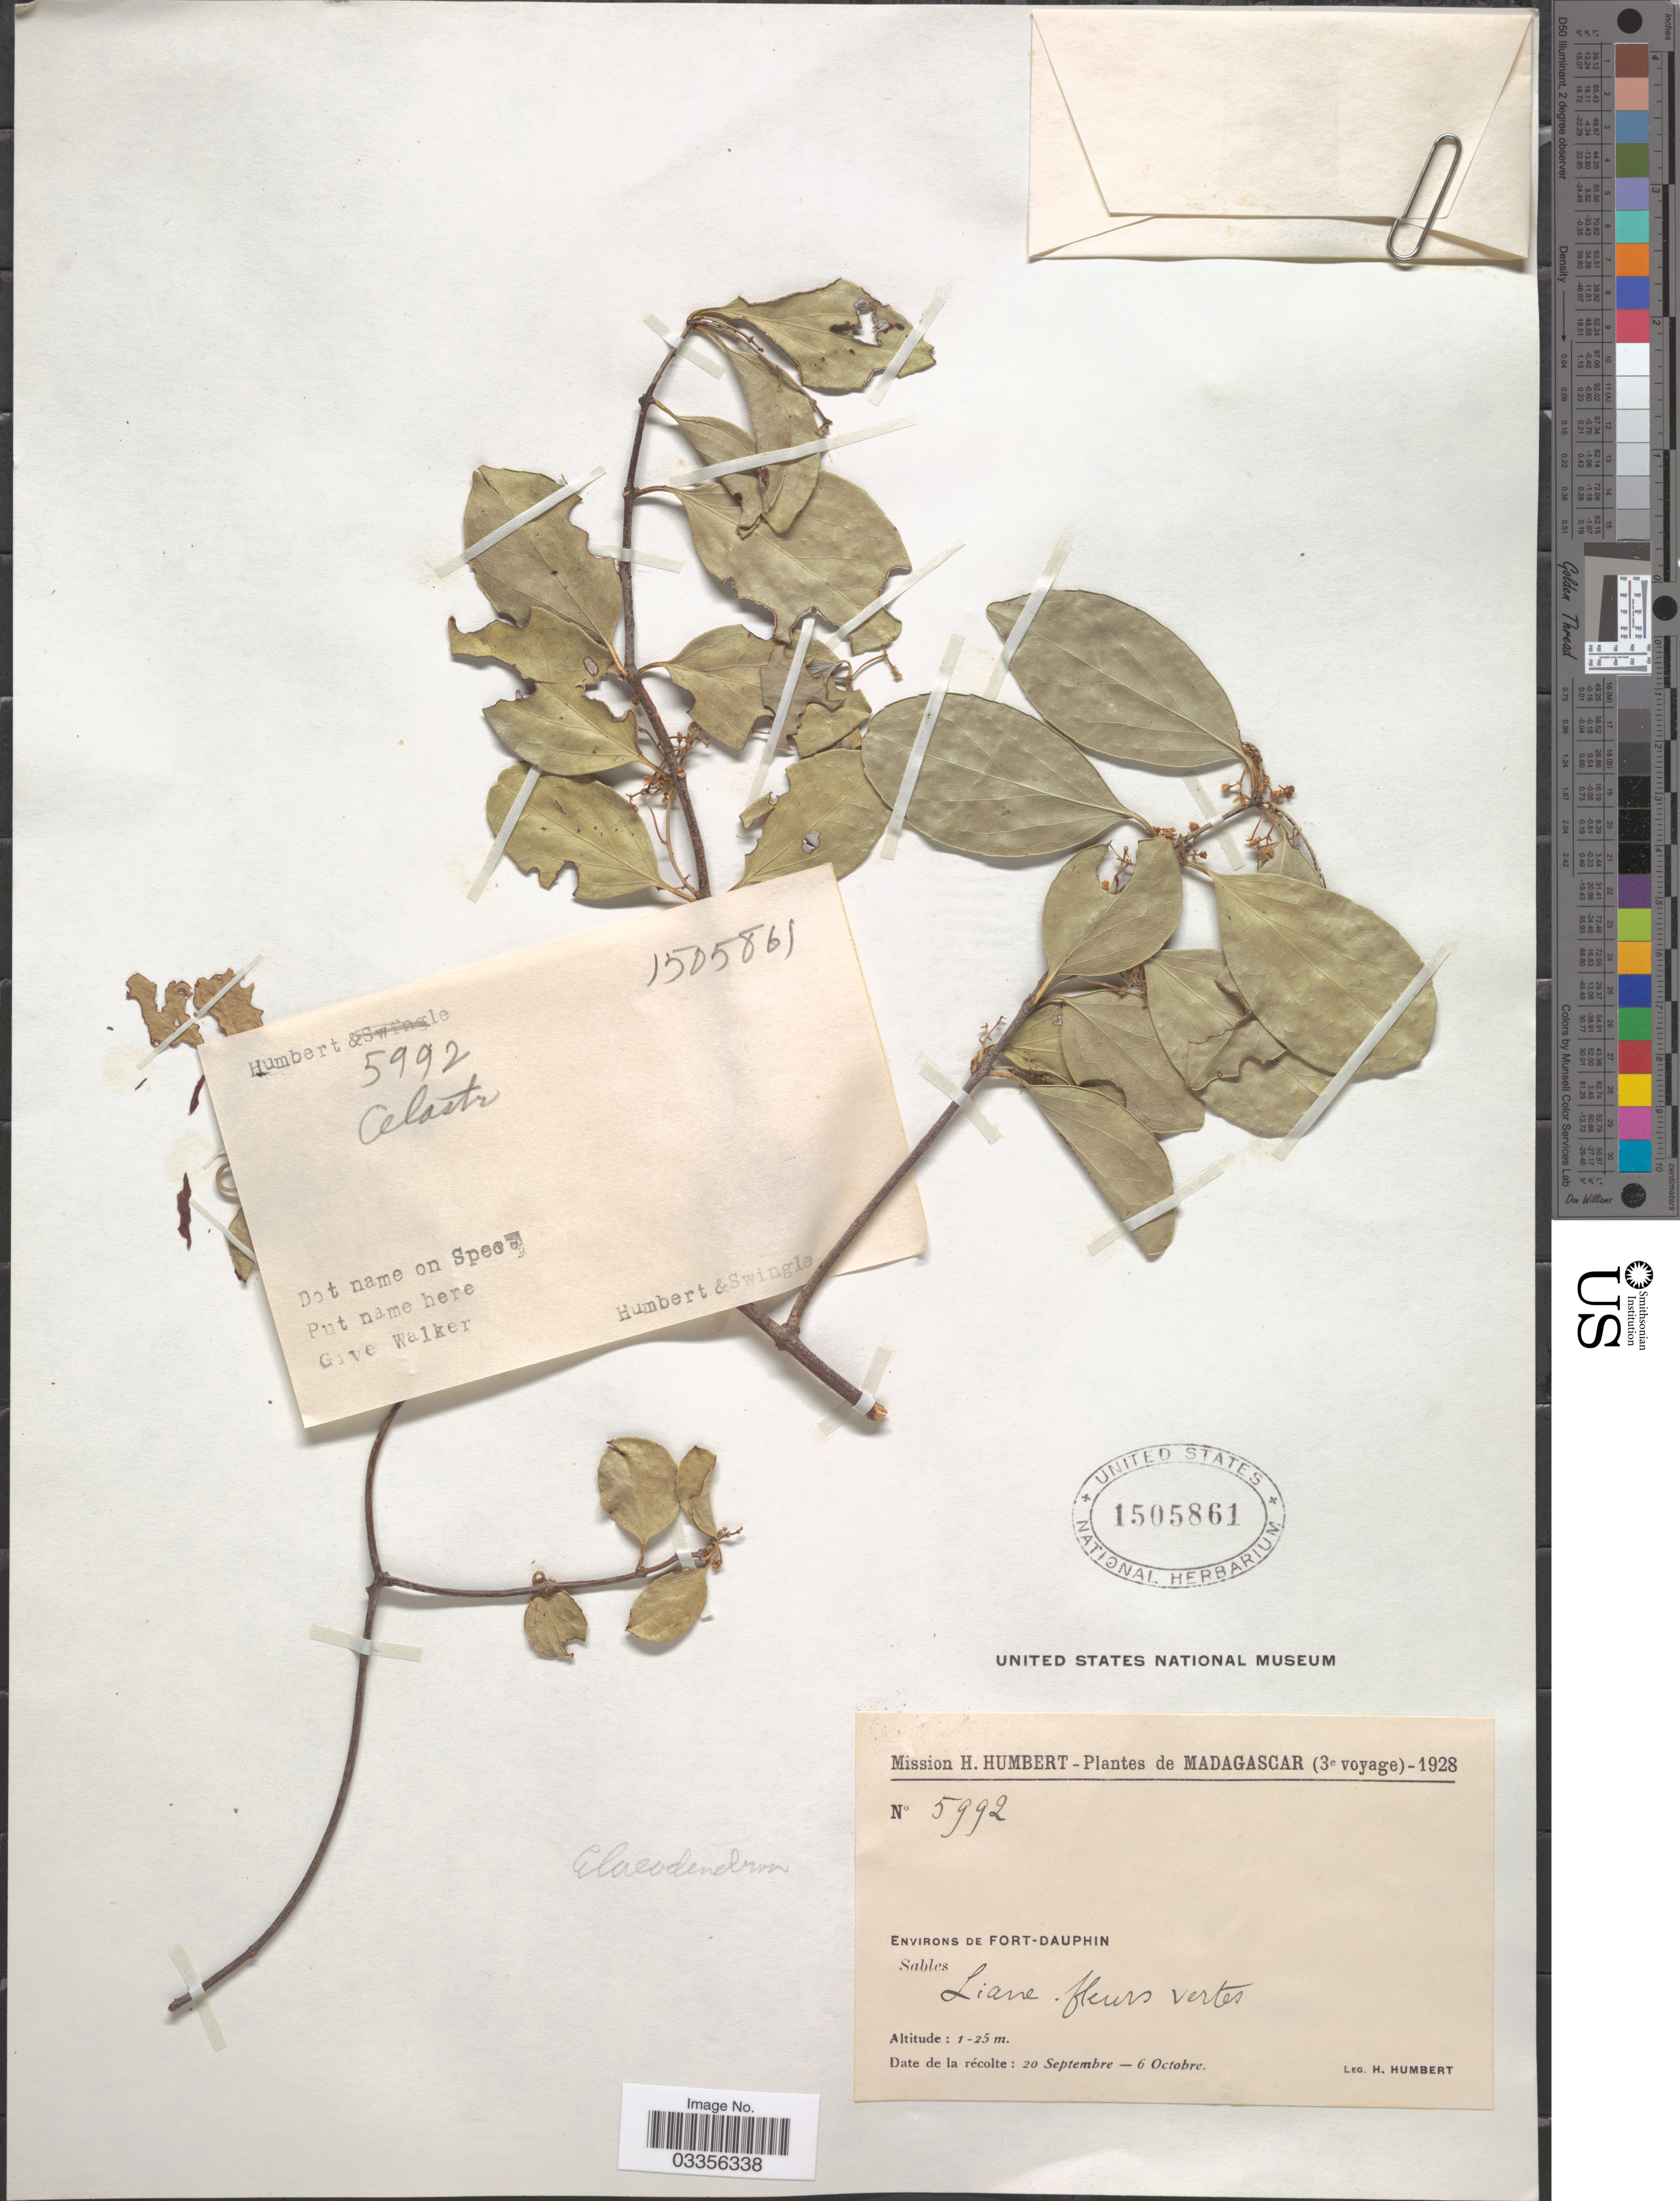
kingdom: Plantae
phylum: Tracheophyta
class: Magnoliopsida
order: Celastrales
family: Celastraceae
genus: Elaeodendron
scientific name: Elaeodendron sp.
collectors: H. Humbert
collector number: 5992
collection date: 1928-09-20/1928-10-06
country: Madagascar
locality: Environs de Fort-Dauphin.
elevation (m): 1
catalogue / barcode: US 1505861